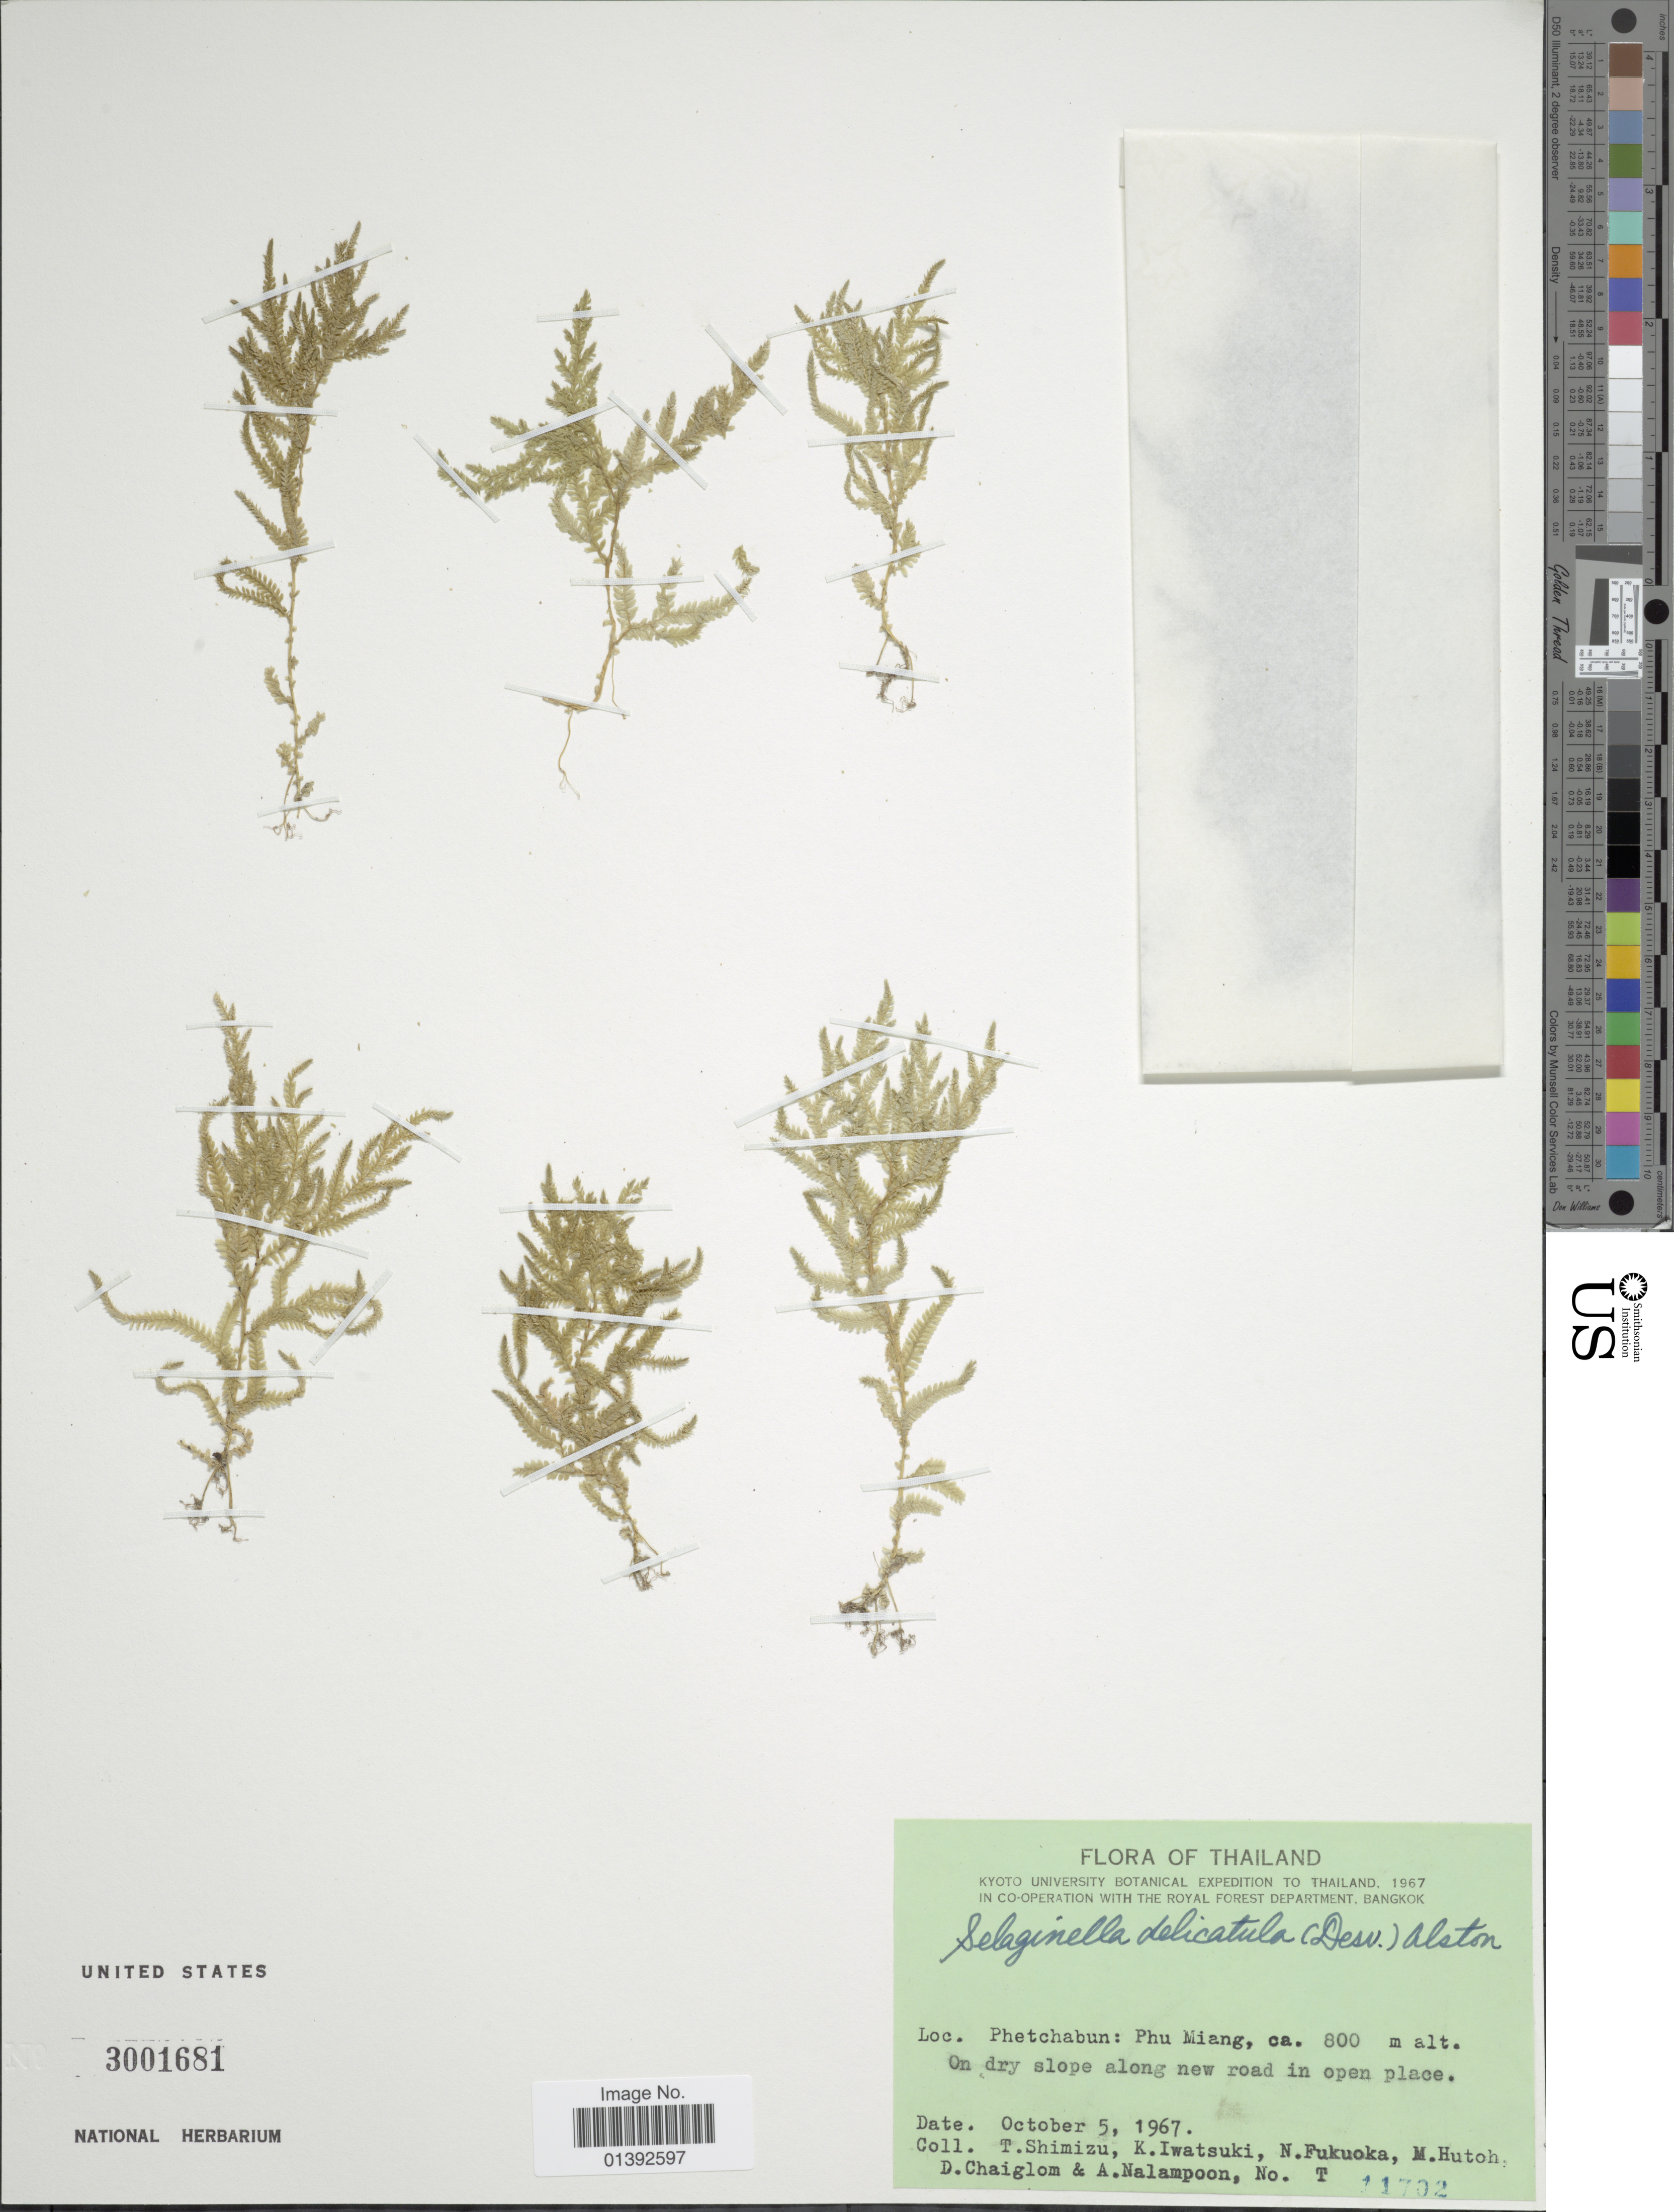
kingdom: Plantae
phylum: Tracheophyta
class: Lycopodiopsida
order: Selaginellales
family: Selaginellaceae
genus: Selaginella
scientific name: Selaginella delicatula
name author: (Desv.) Alston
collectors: T. Shimizu, K. Iwatsuki, N. Fukuoka, M. Hutoh & et al.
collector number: T 11702*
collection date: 1967-10-05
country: Thailand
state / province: Phetchabun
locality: Phu Miang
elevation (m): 800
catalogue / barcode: US 3001681